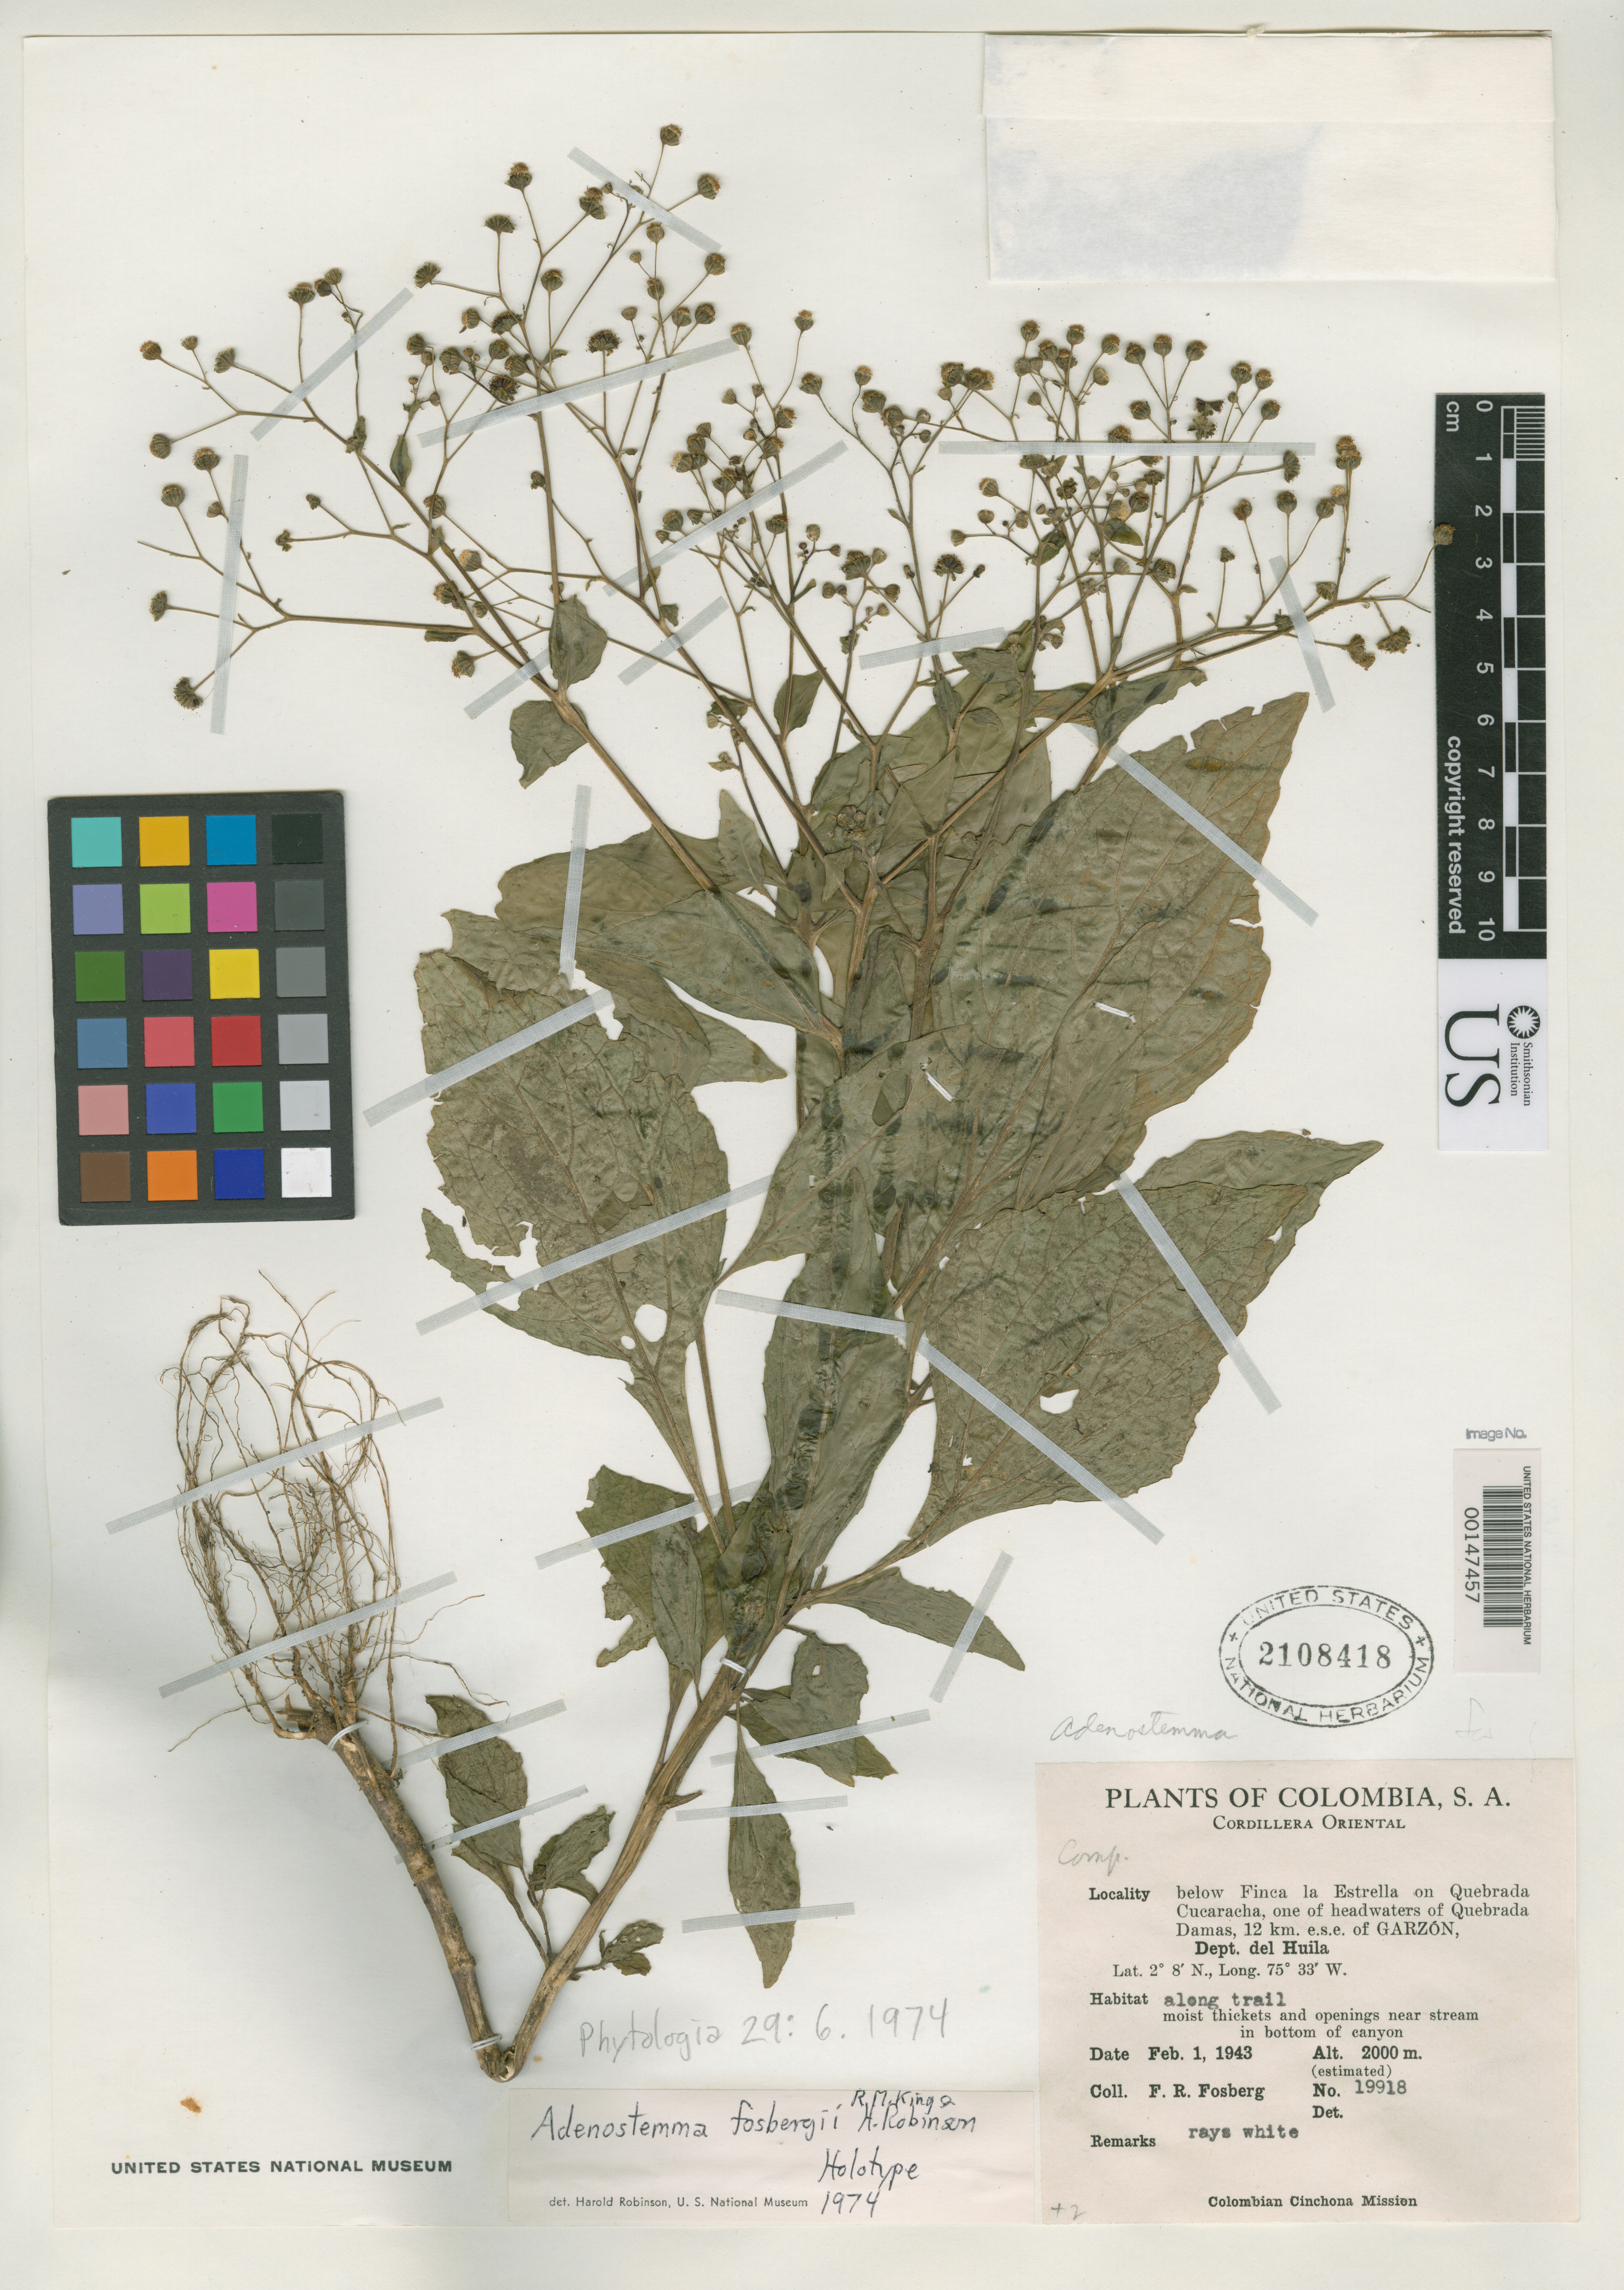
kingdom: Plantae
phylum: Tracheophyta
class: Magnoliopsida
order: Asterales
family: Asteraceae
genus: Adenostemma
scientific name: Adenostemma fosbergii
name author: R.M. King & H. Rob.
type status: Holotype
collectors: F. R. Fosberg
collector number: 19918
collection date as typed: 01 Feb 1943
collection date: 1943-02-01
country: Colombia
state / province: Huila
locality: Below Finca La Estrella, Quebrada Cucaracha 12 km. ESE of Garzon.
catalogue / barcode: US 2108418